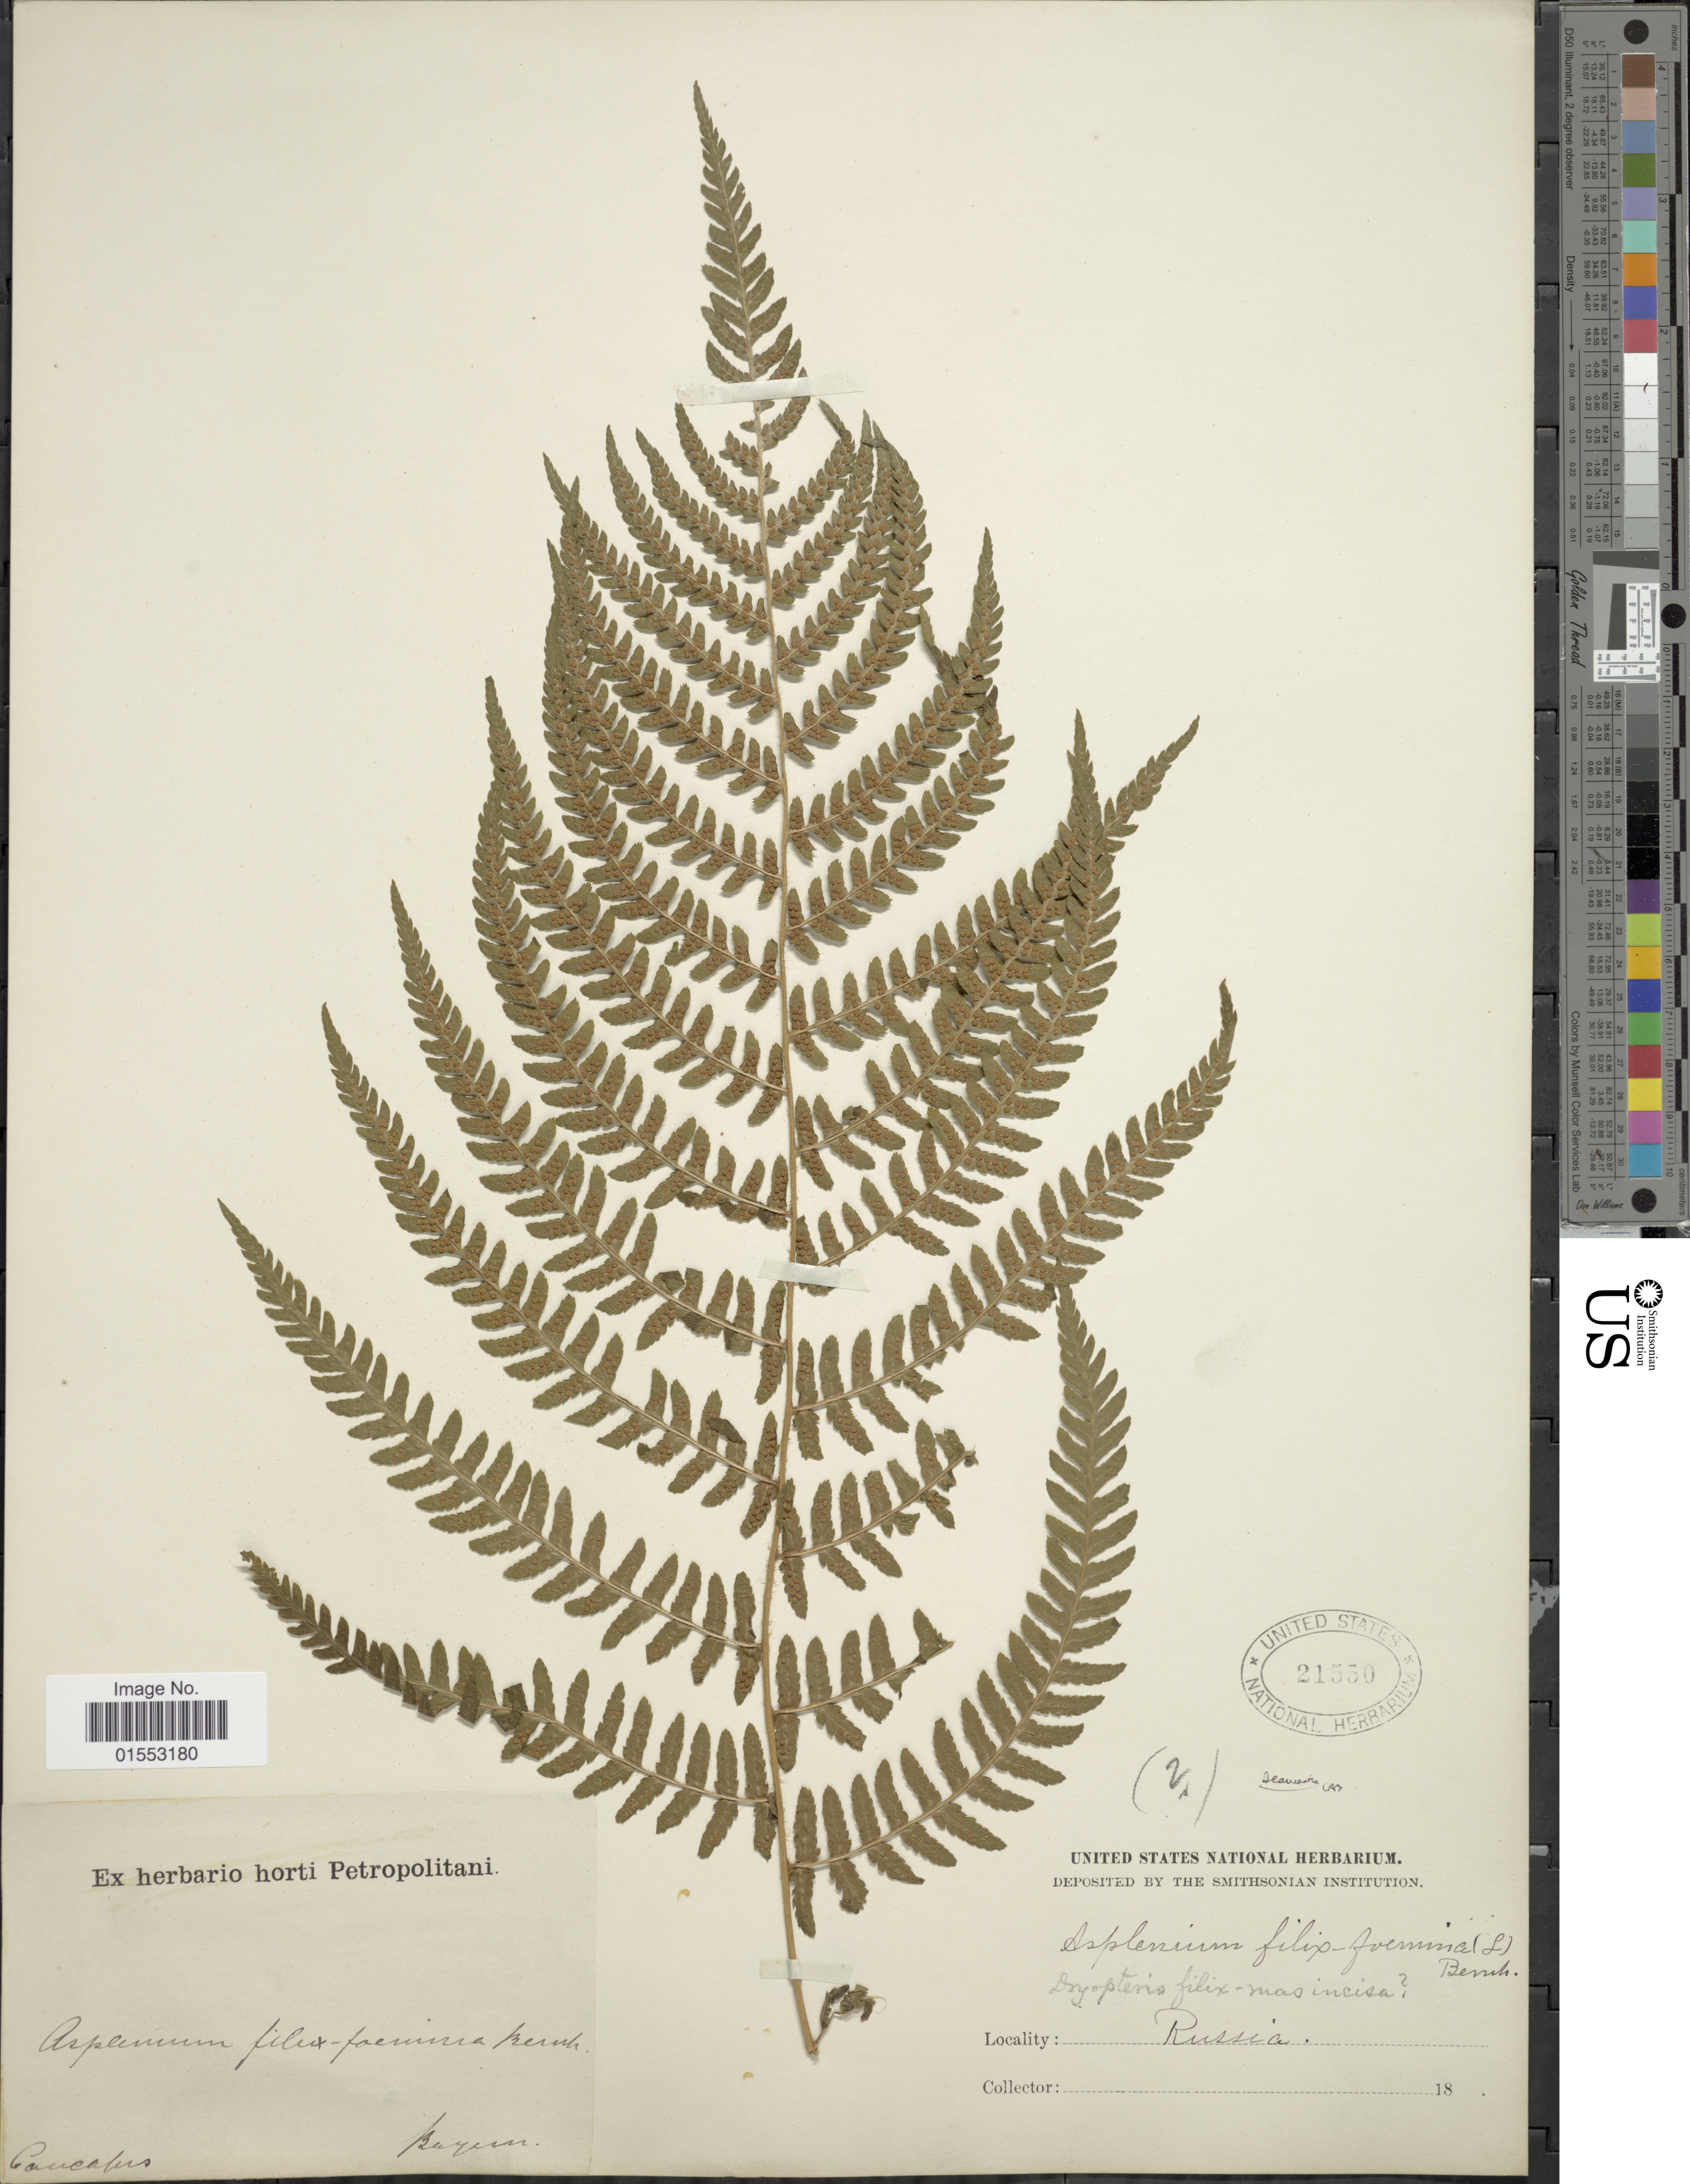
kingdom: Plantae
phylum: Tracheophyta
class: Polypodiopsida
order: Polypodiales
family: Dryopteridaceae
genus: Dryopteris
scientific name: Dryopteris caucasica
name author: Fraser-Jenk. & Corley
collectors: ex herb. horti Petropolitani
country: Russian Federation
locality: Caucasus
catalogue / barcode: US 21550